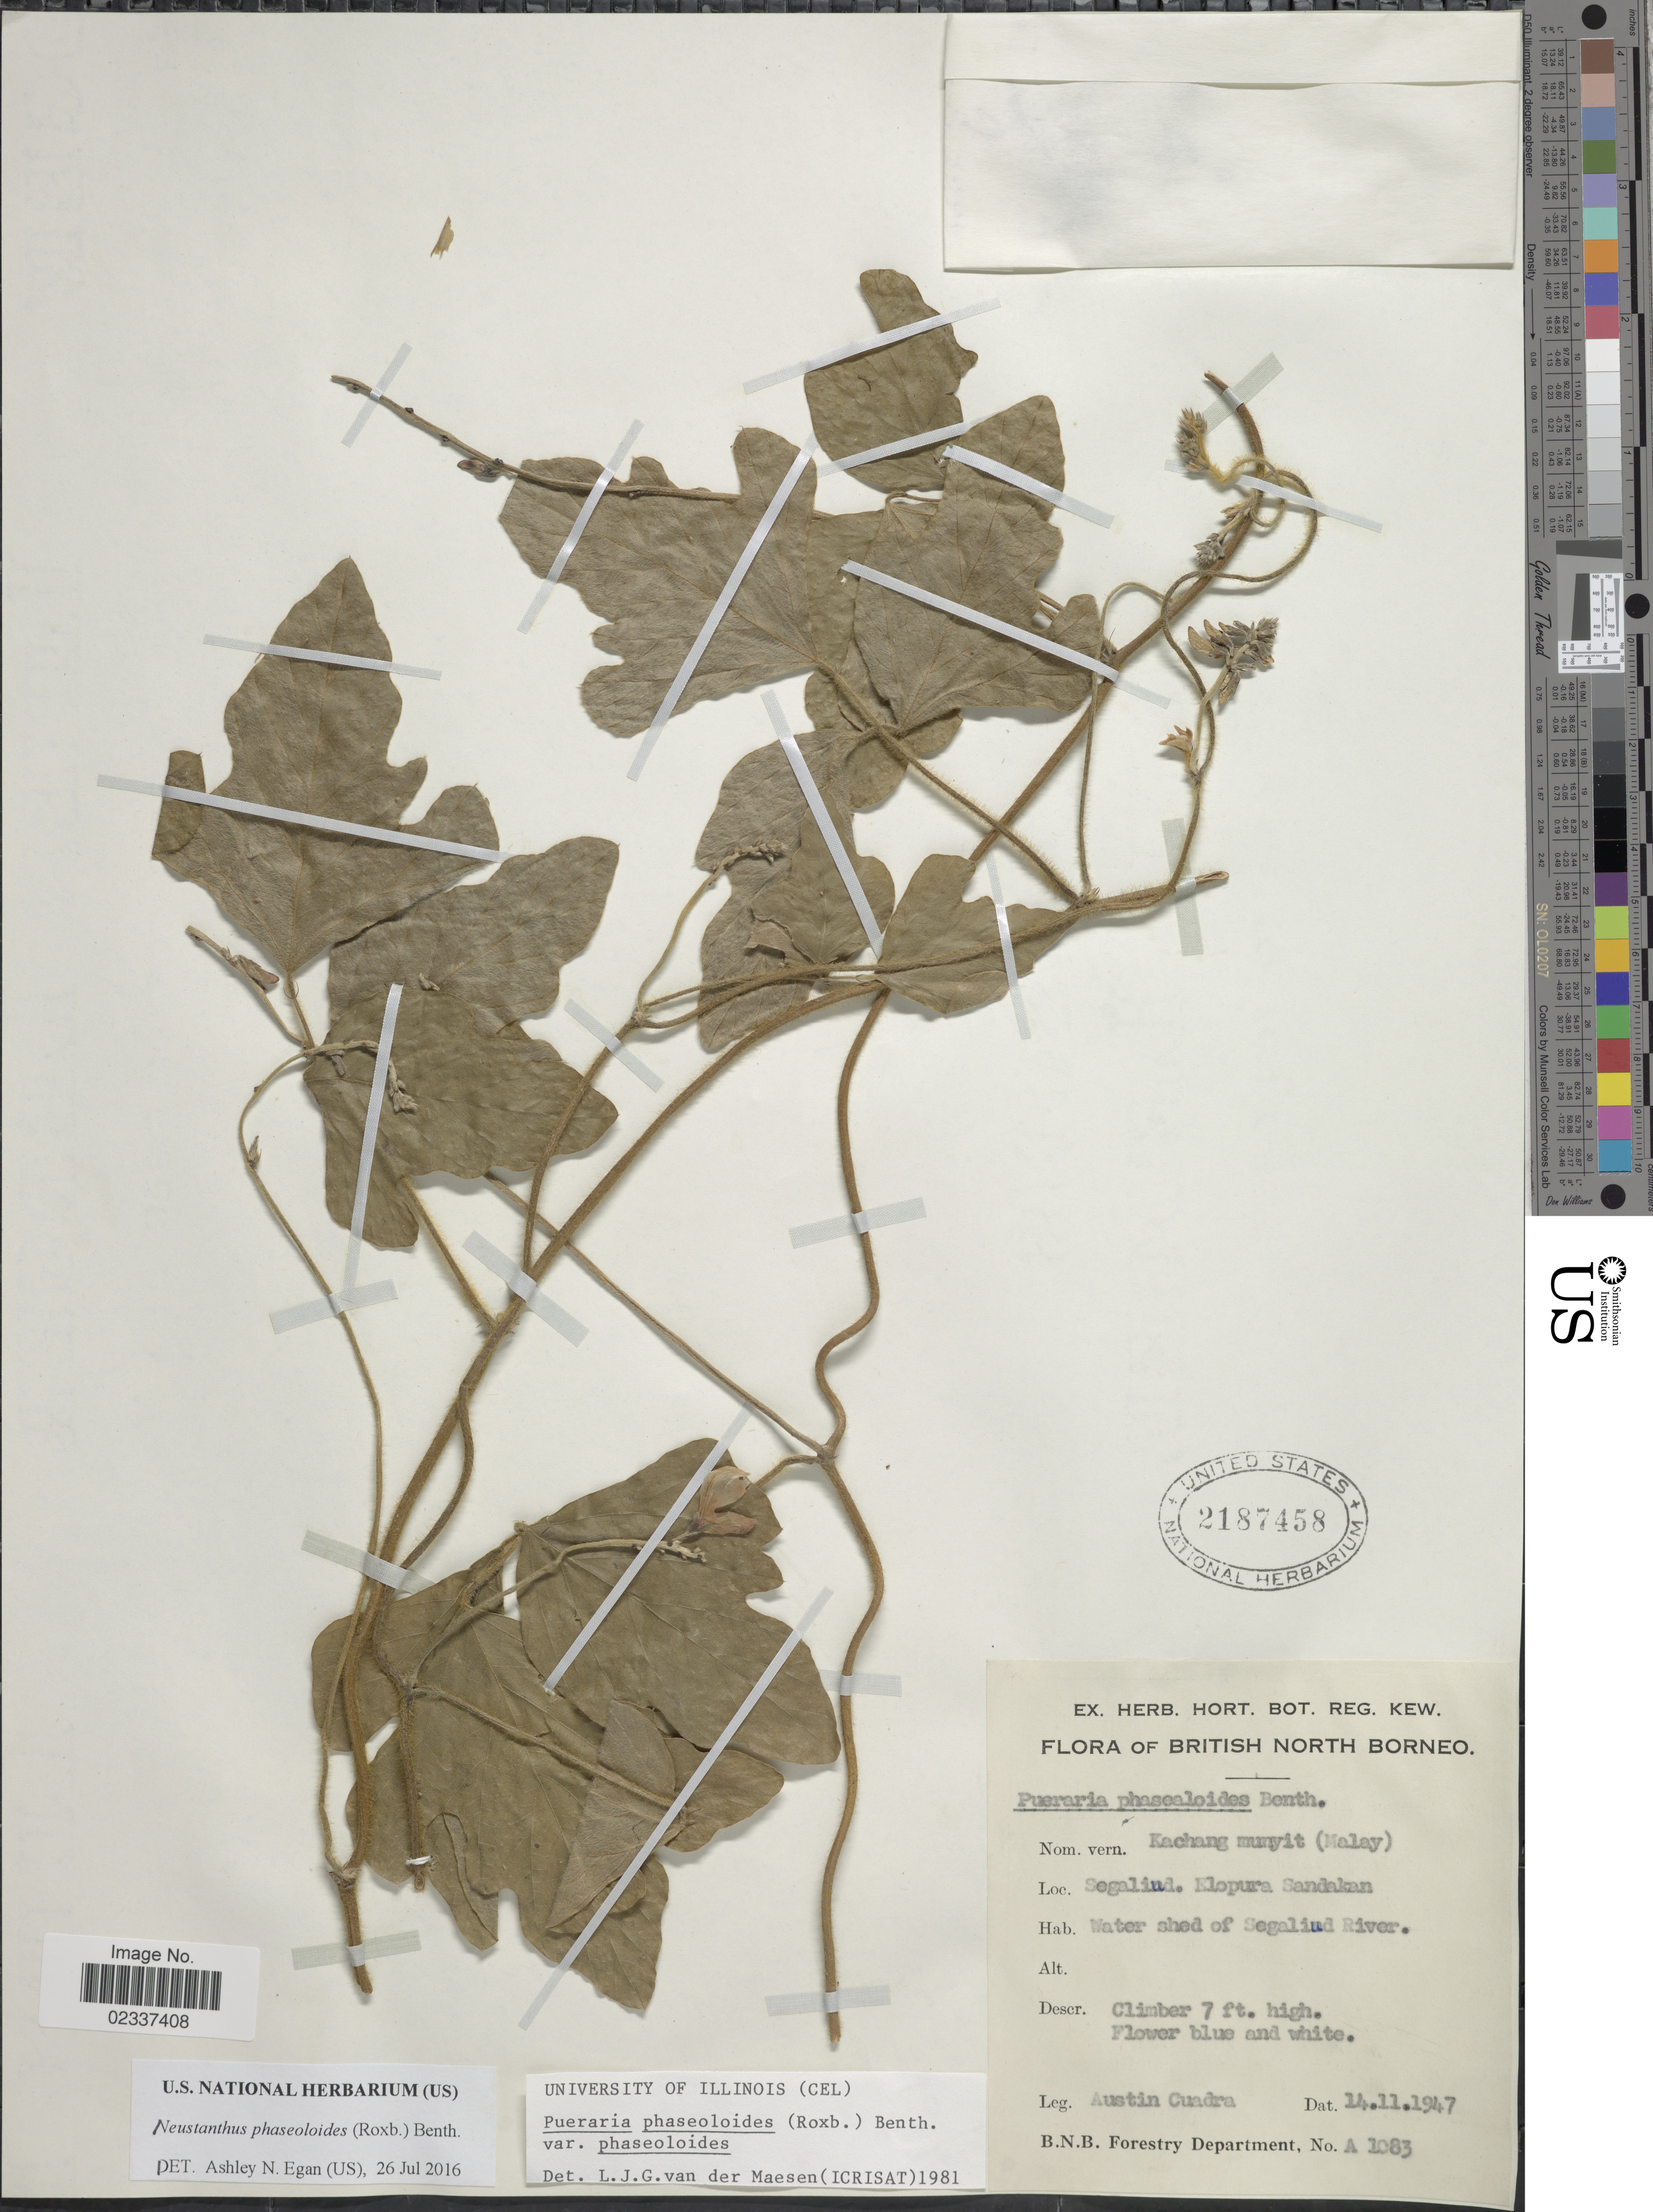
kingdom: Plantae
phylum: Tracheophyta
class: Magnoliopsida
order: Fabales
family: Fabaceae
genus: Neustanthus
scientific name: Neustanthus phaseoloides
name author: (Roxb.) Benth.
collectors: A. Cuadra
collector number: A 1083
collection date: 1947-11-14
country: Malaysia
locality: British North Borneo, Segalind, Elopura Sandakan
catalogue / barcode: US 2187458